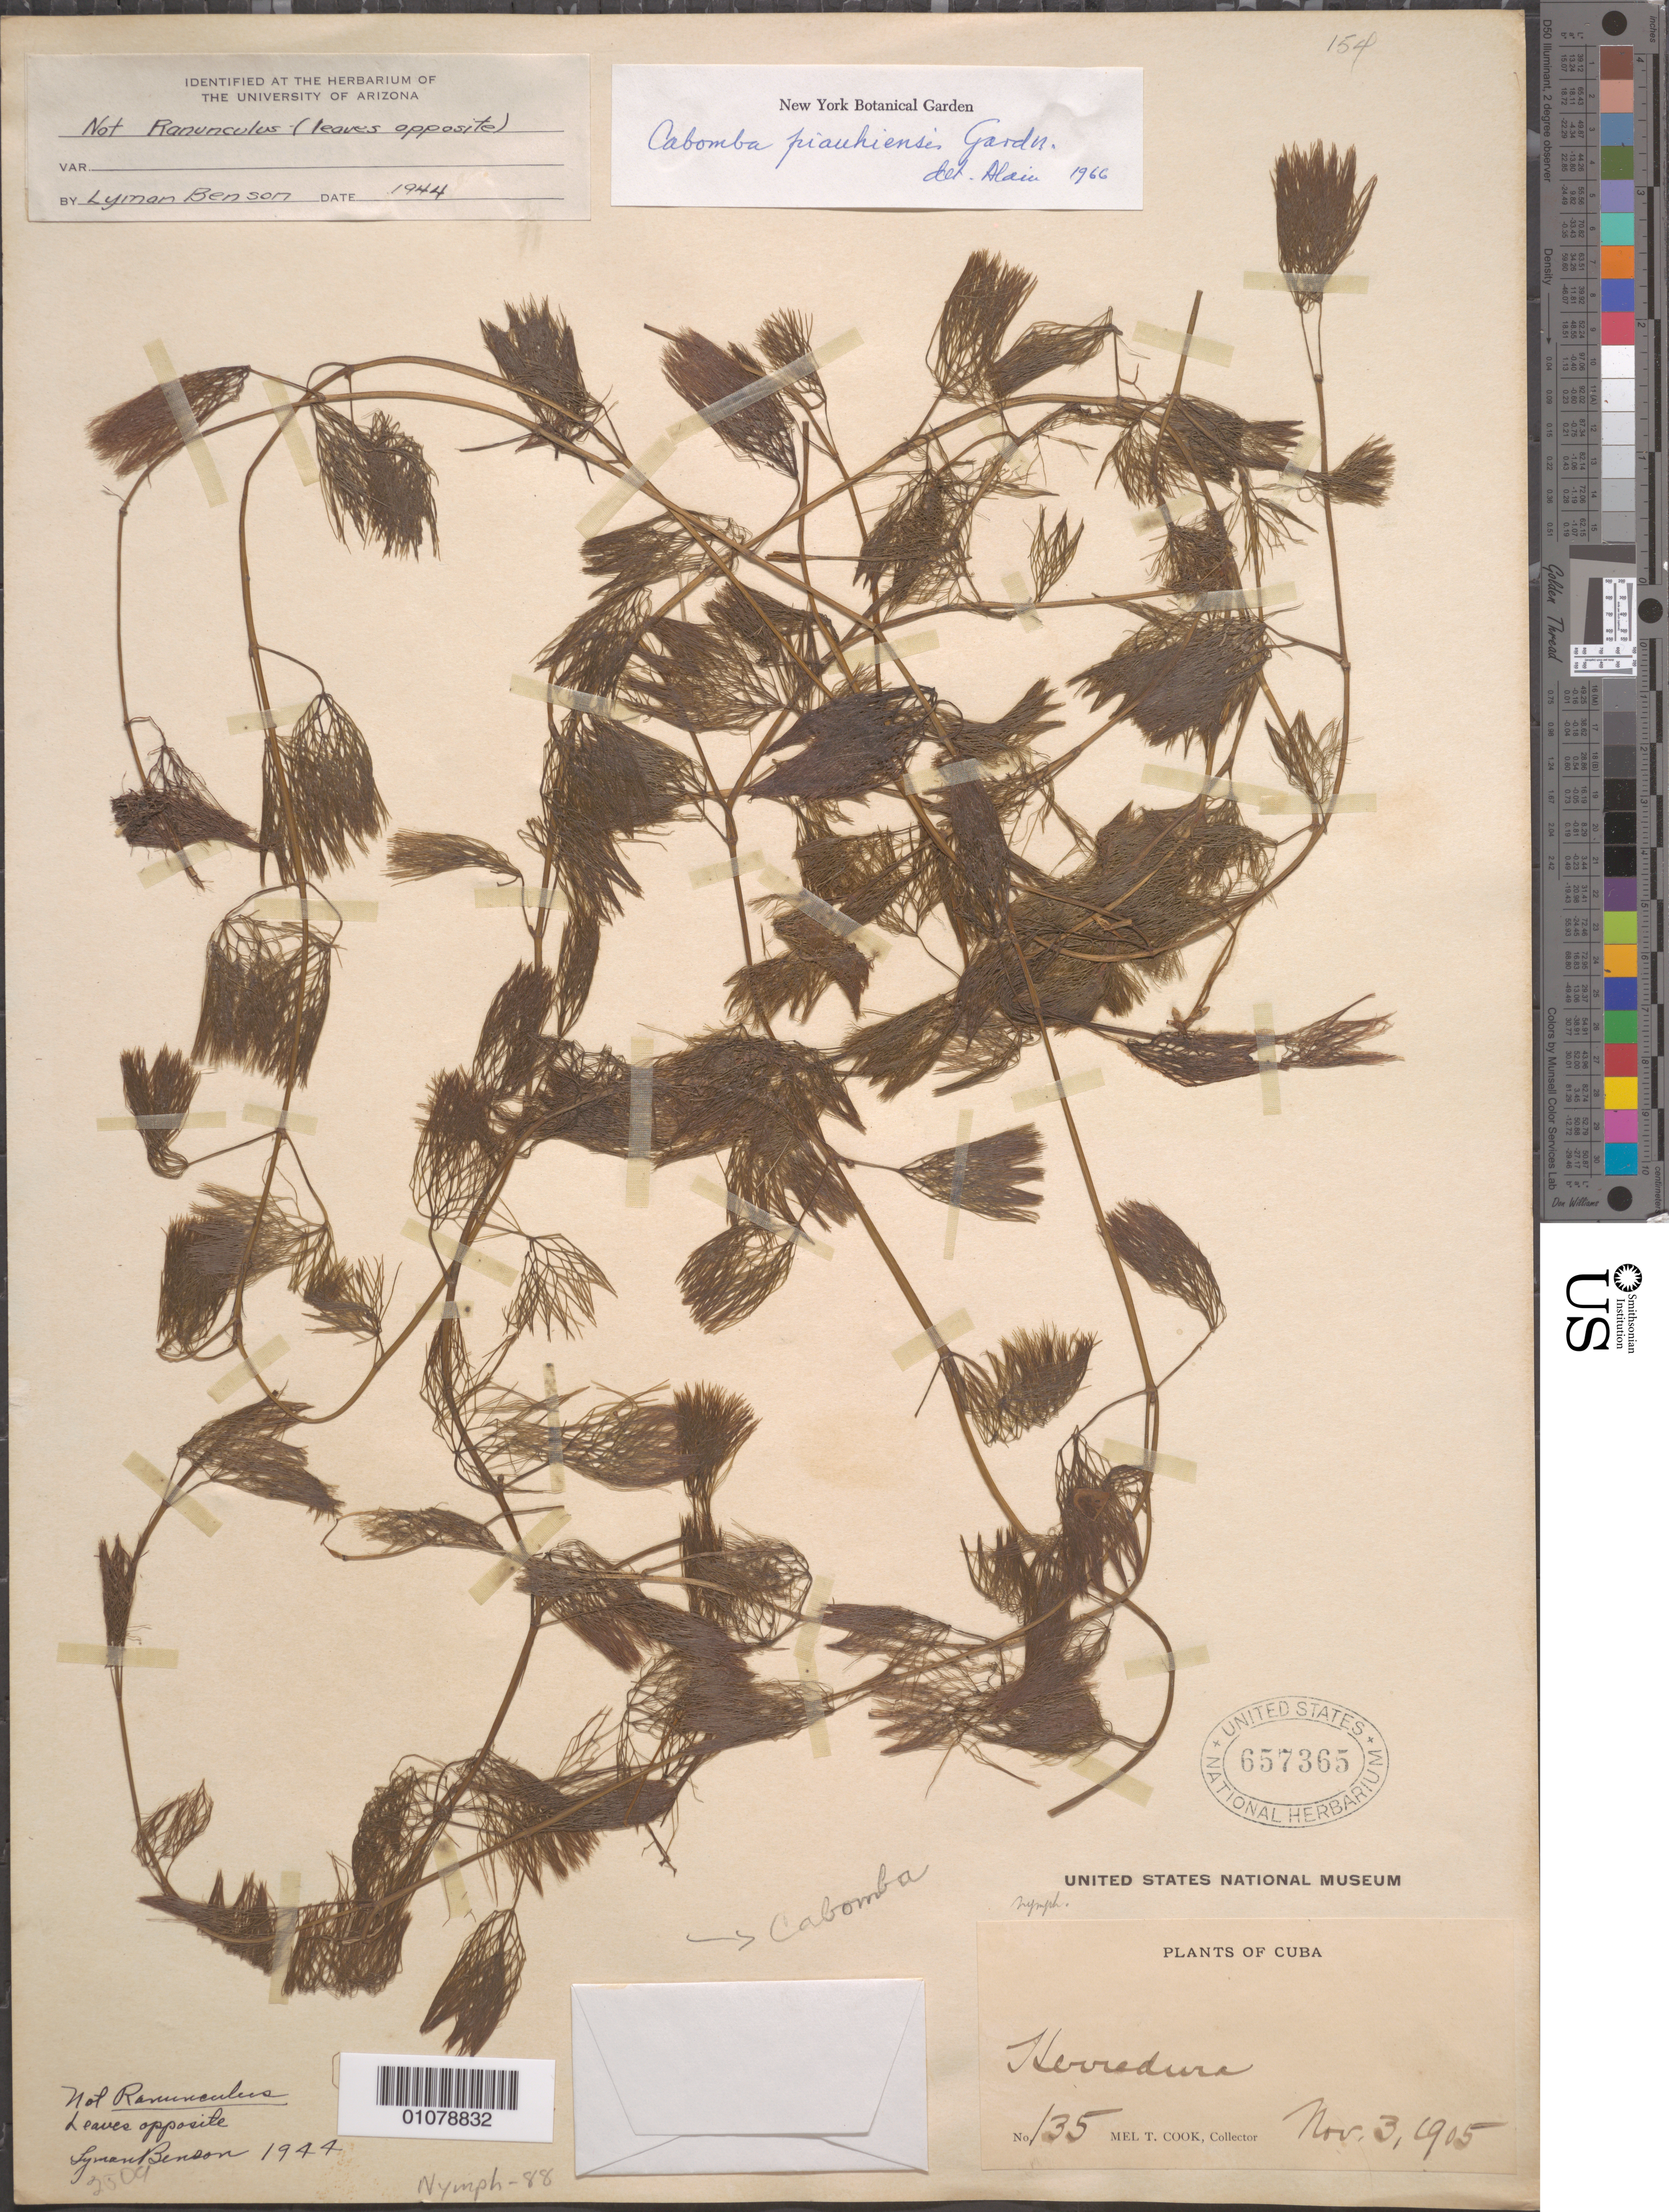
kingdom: Plantae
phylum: Tracheophyta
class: Magnoliopsida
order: Nymphaeales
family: Cabombaceae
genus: Cabomba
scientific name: Cabomba piauhyensis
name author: Gardner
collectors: M. T. Cook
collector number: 135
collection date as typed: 03 Nov 1905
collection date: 1905-11-03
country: Cuba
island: Cuba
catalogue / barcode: US 657365